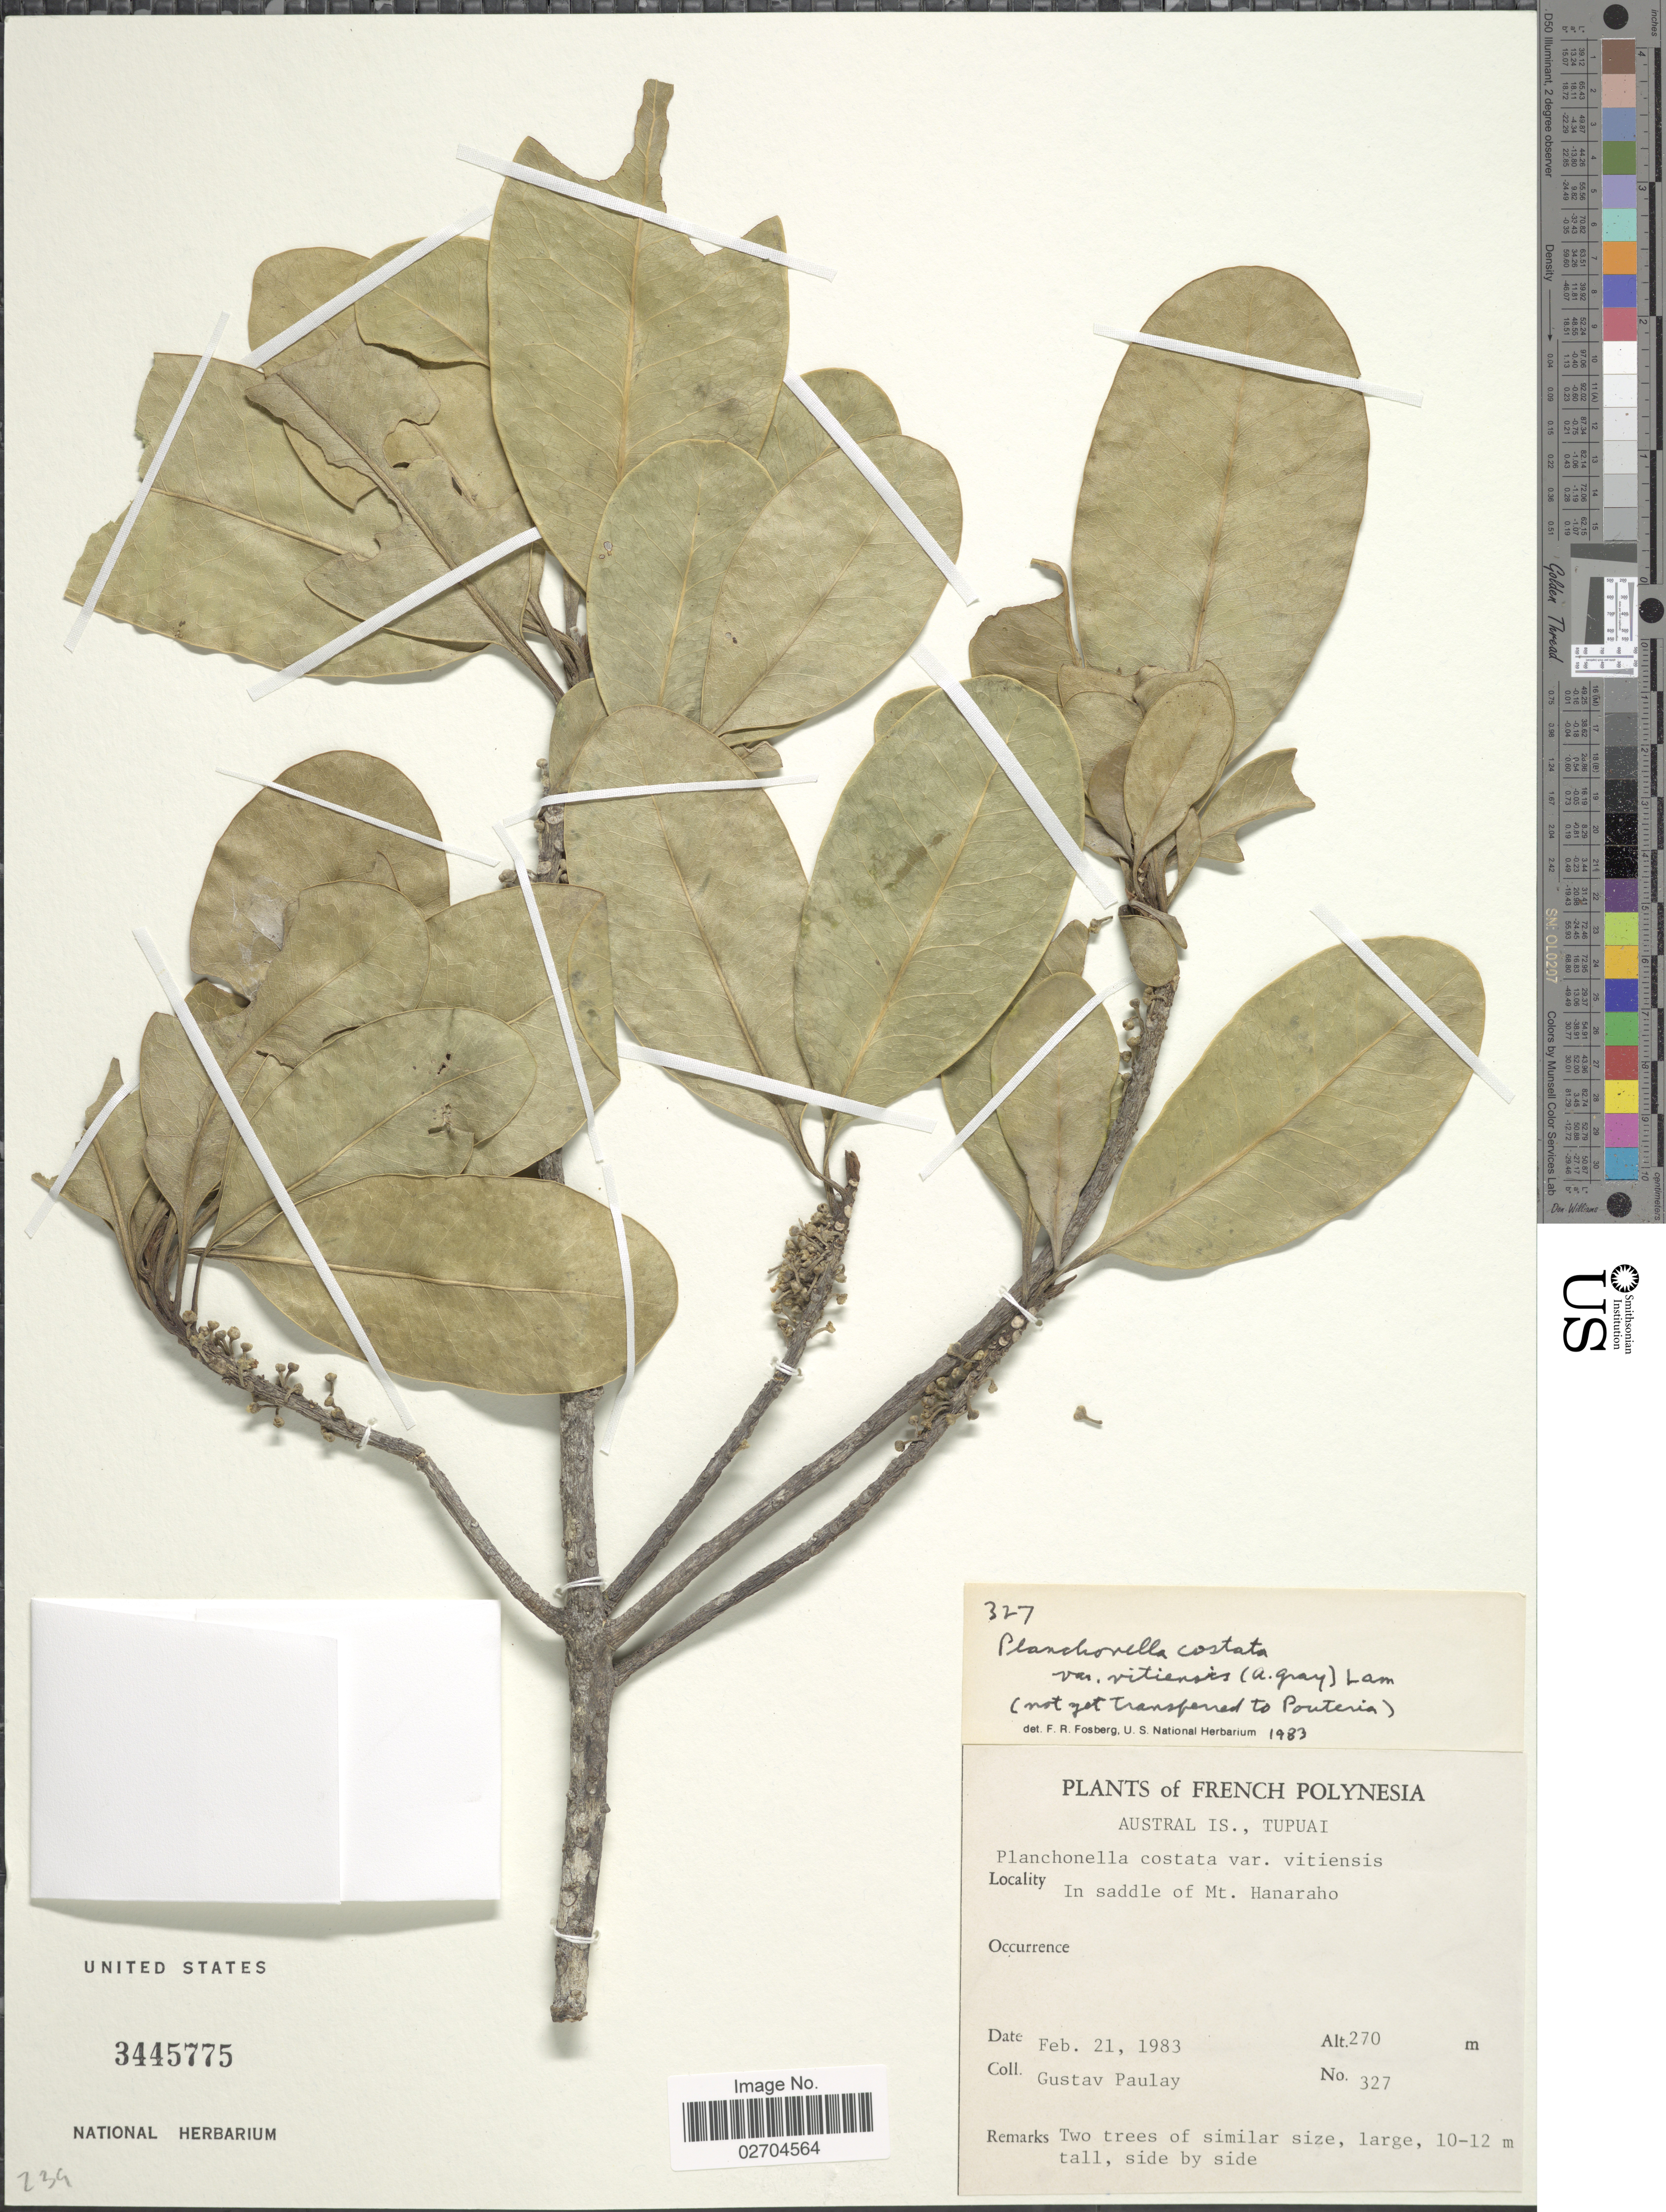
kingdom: Plantae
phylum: Tracheophyta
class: Magnoliopsida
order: Ericales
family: Sapotaceae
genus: Planchonella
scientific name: Planchonella costata var. vitiensis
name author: (A. Gray) H.J. Lam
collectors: G. Paulay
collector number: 327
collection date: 1983-02-21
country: French Polynesia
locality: Austral Is., Tupuai. In saddle of Mt. Hanaraho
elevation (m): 270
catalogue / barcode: US 3445775